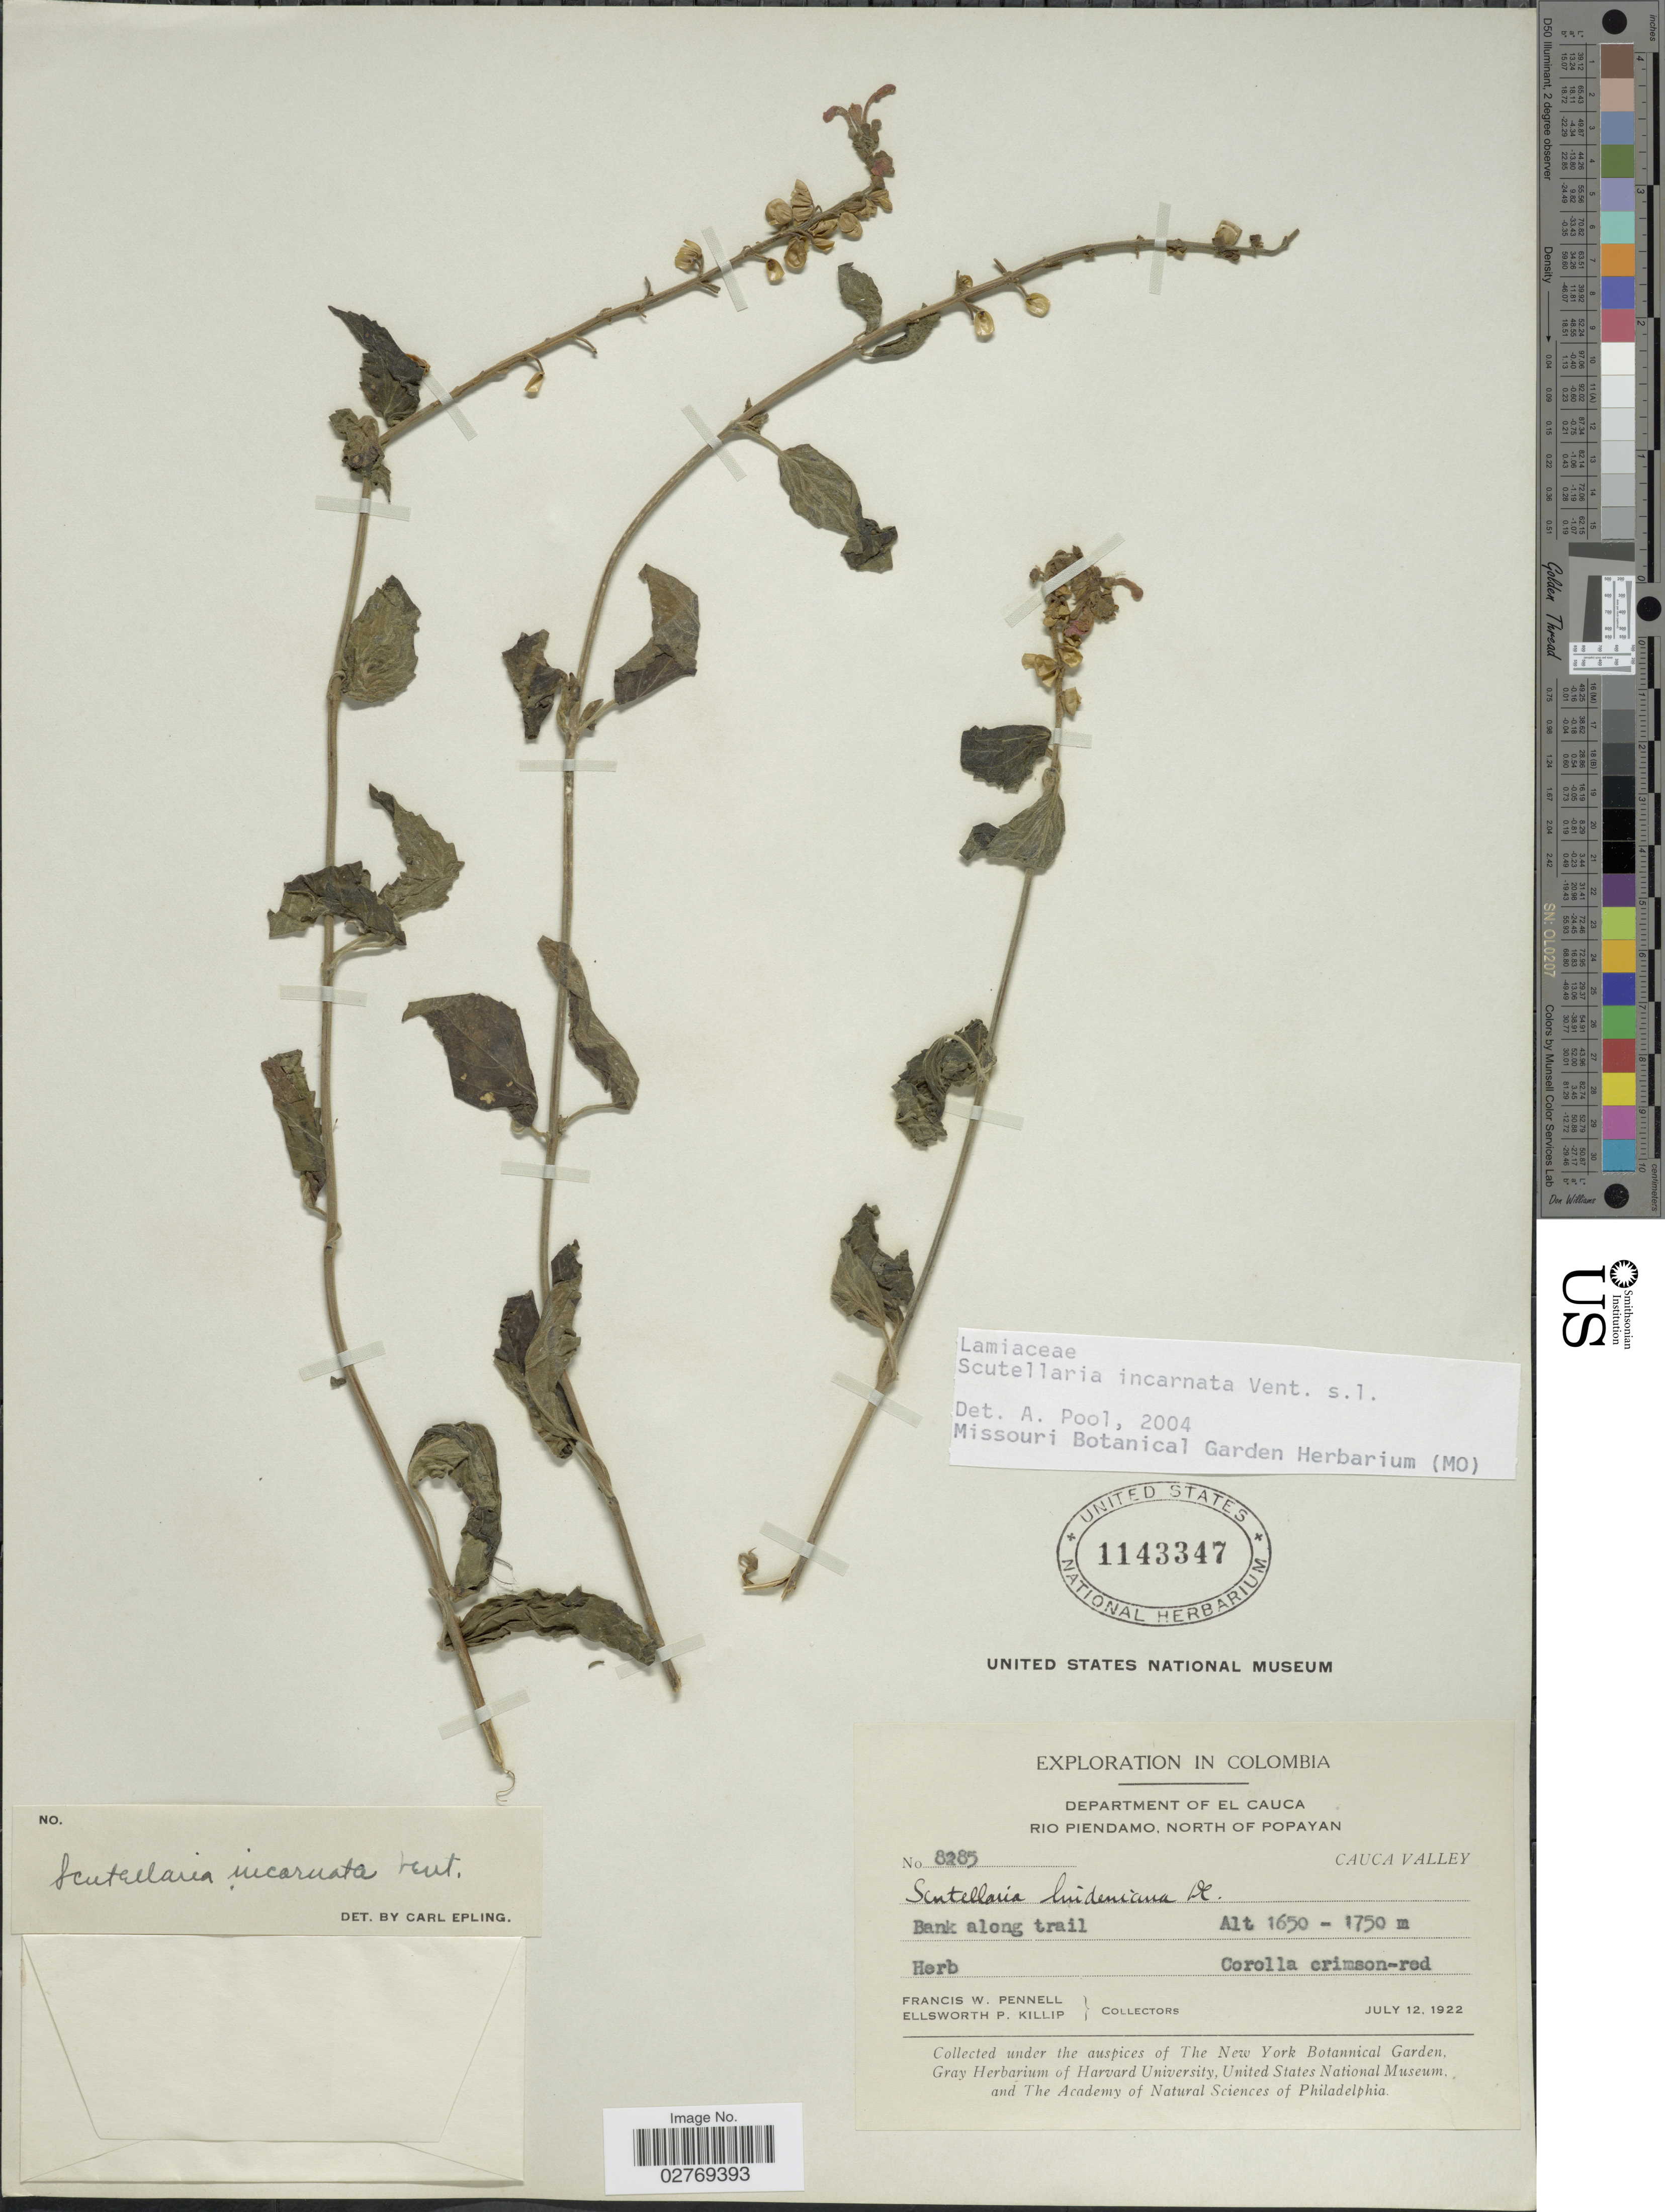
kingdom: Plantae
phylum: Tracheophyta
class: Magnoliopsida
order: Lamiales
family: Lamiaceae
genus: Scutellaria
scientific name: Scutellaria incarnata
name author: Vent.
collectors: F. W. Pennell & E. P. Killip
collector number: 8285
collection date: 1922-07-12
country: Colombia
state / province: Cauca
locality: Department of El Cauca, Rio Piendamo, North of Popayan, Cauca Valley.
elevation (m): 1650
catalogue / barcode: US 1143347